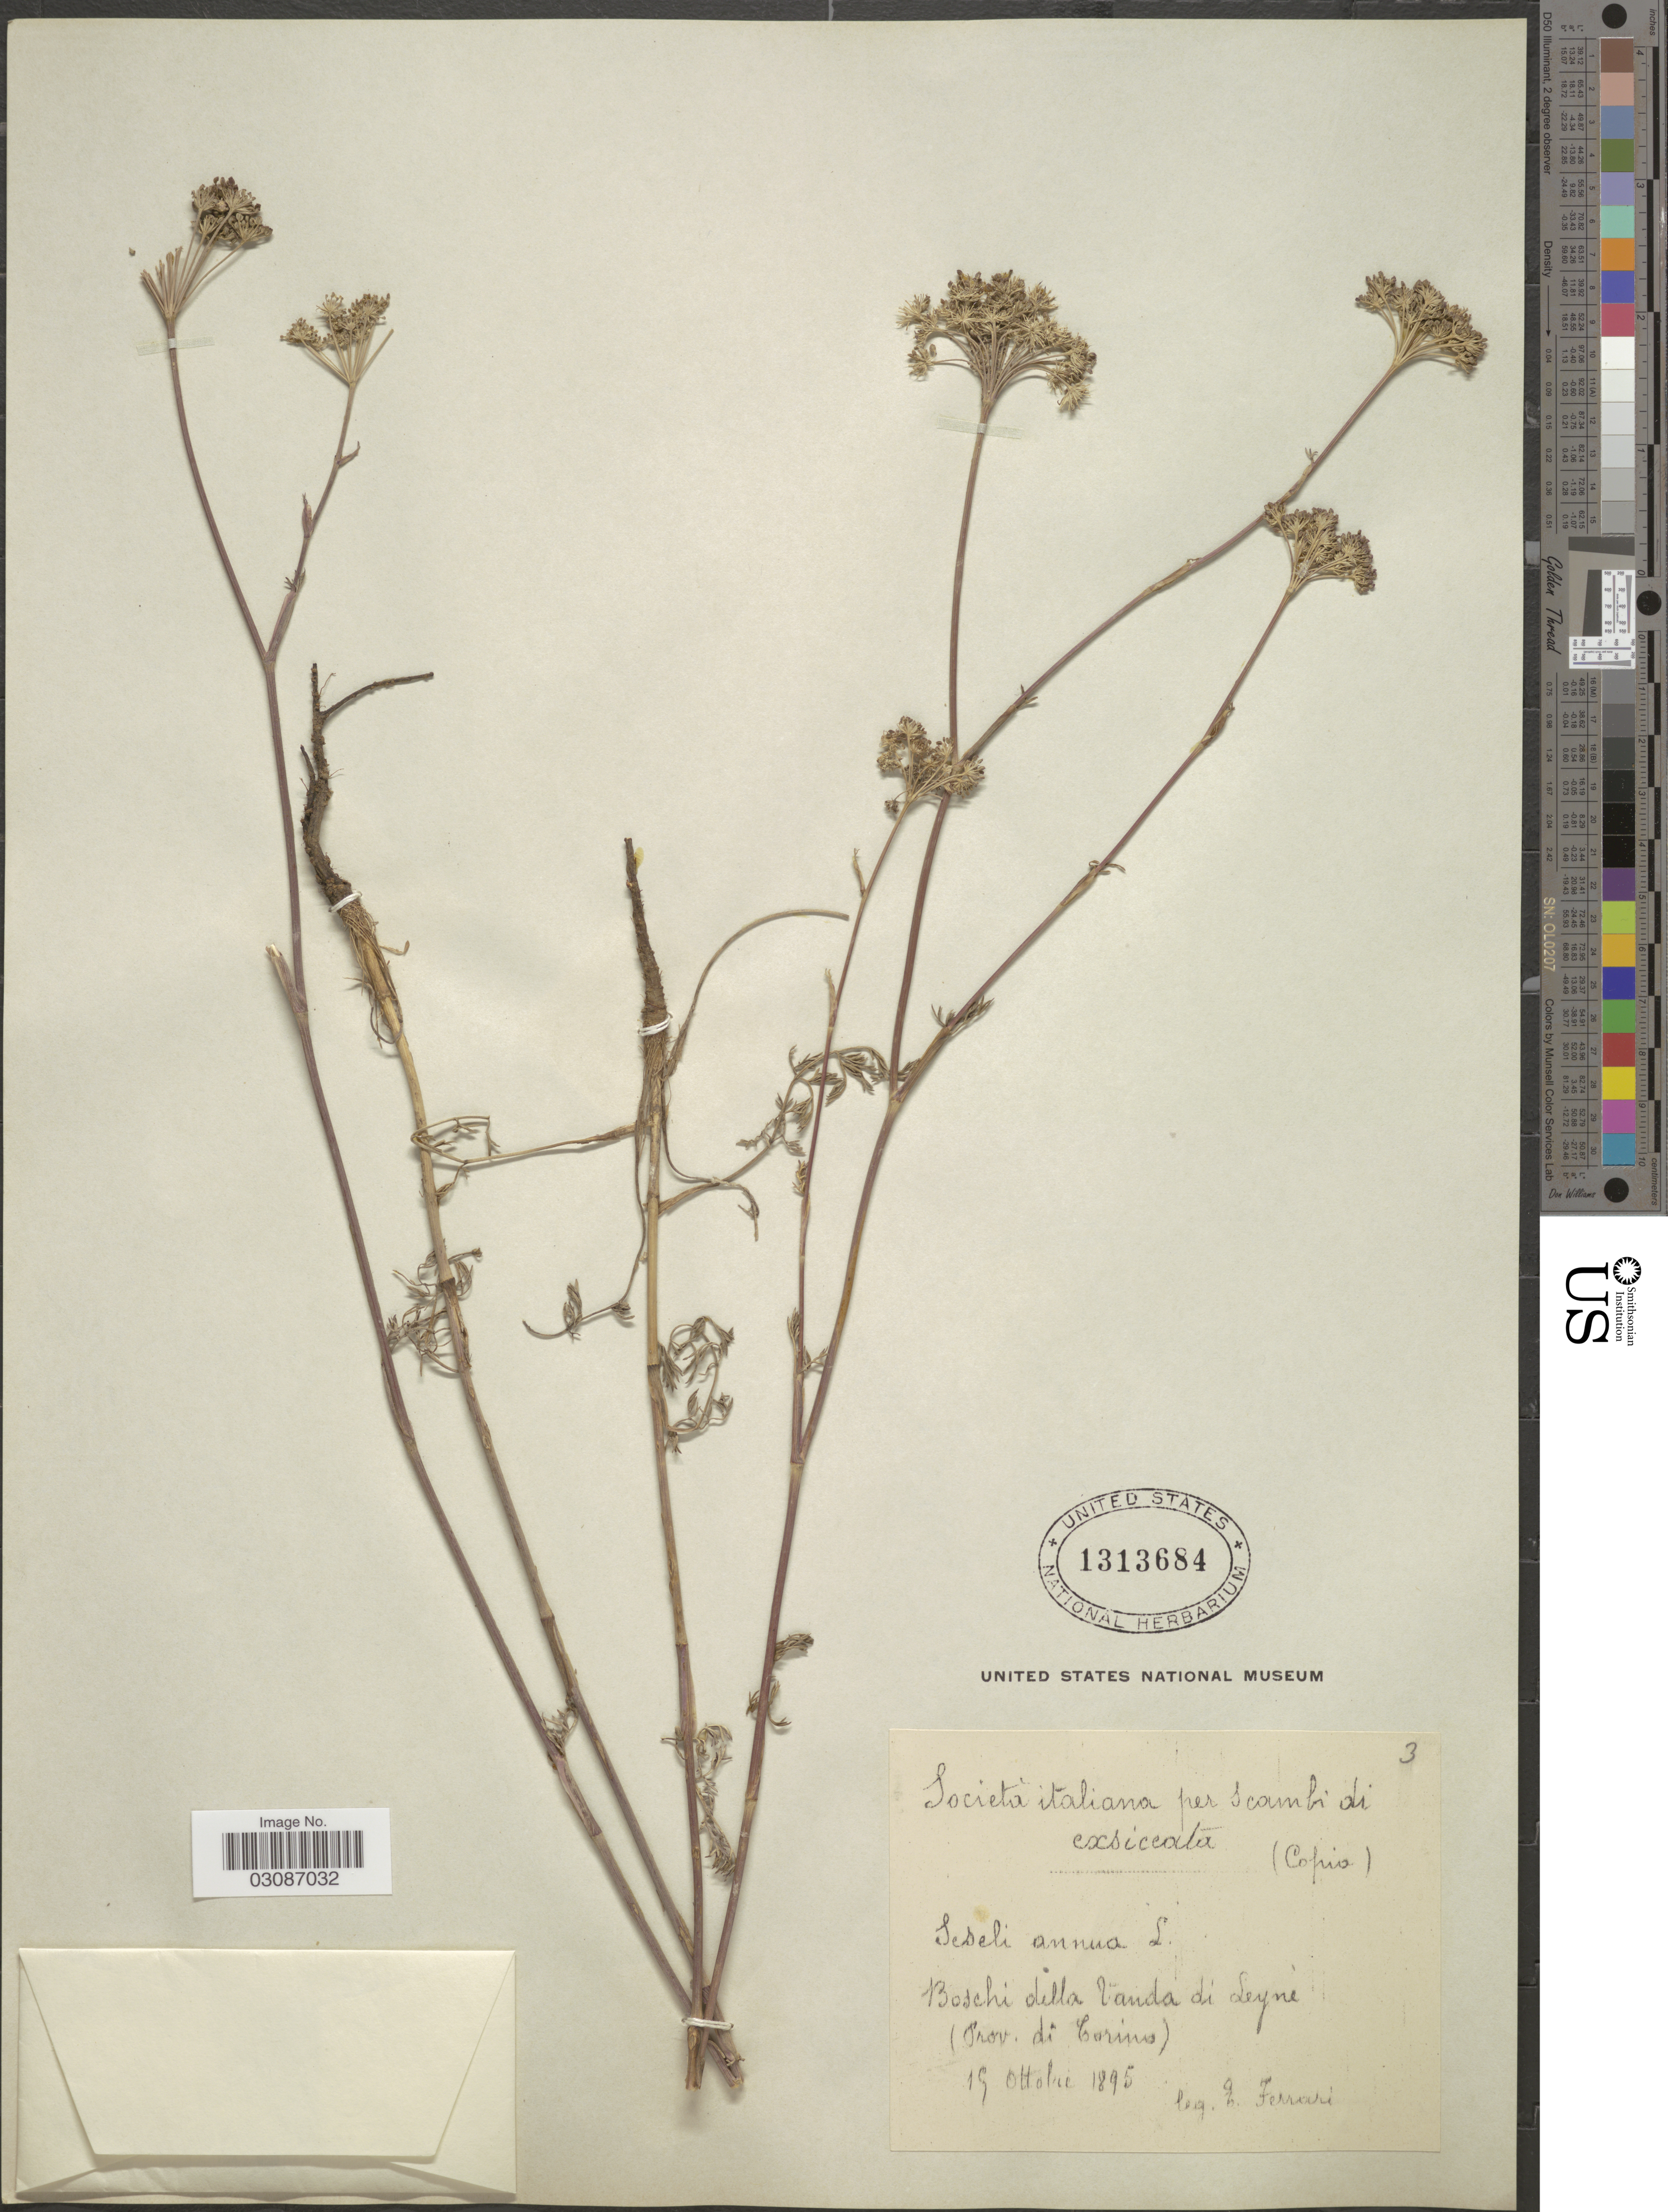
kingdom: Plantae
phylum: Tracheophyta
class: Magnoliopsida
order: Apiales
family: Apiaceae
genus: Seseli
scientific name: Seseli annuum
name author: L.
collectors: E. Ferrari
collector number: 3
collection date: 1895-10-19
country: Italy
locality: Boschi della Vanda di Leyne (Prov. di Corino).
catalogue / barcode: US 1313684